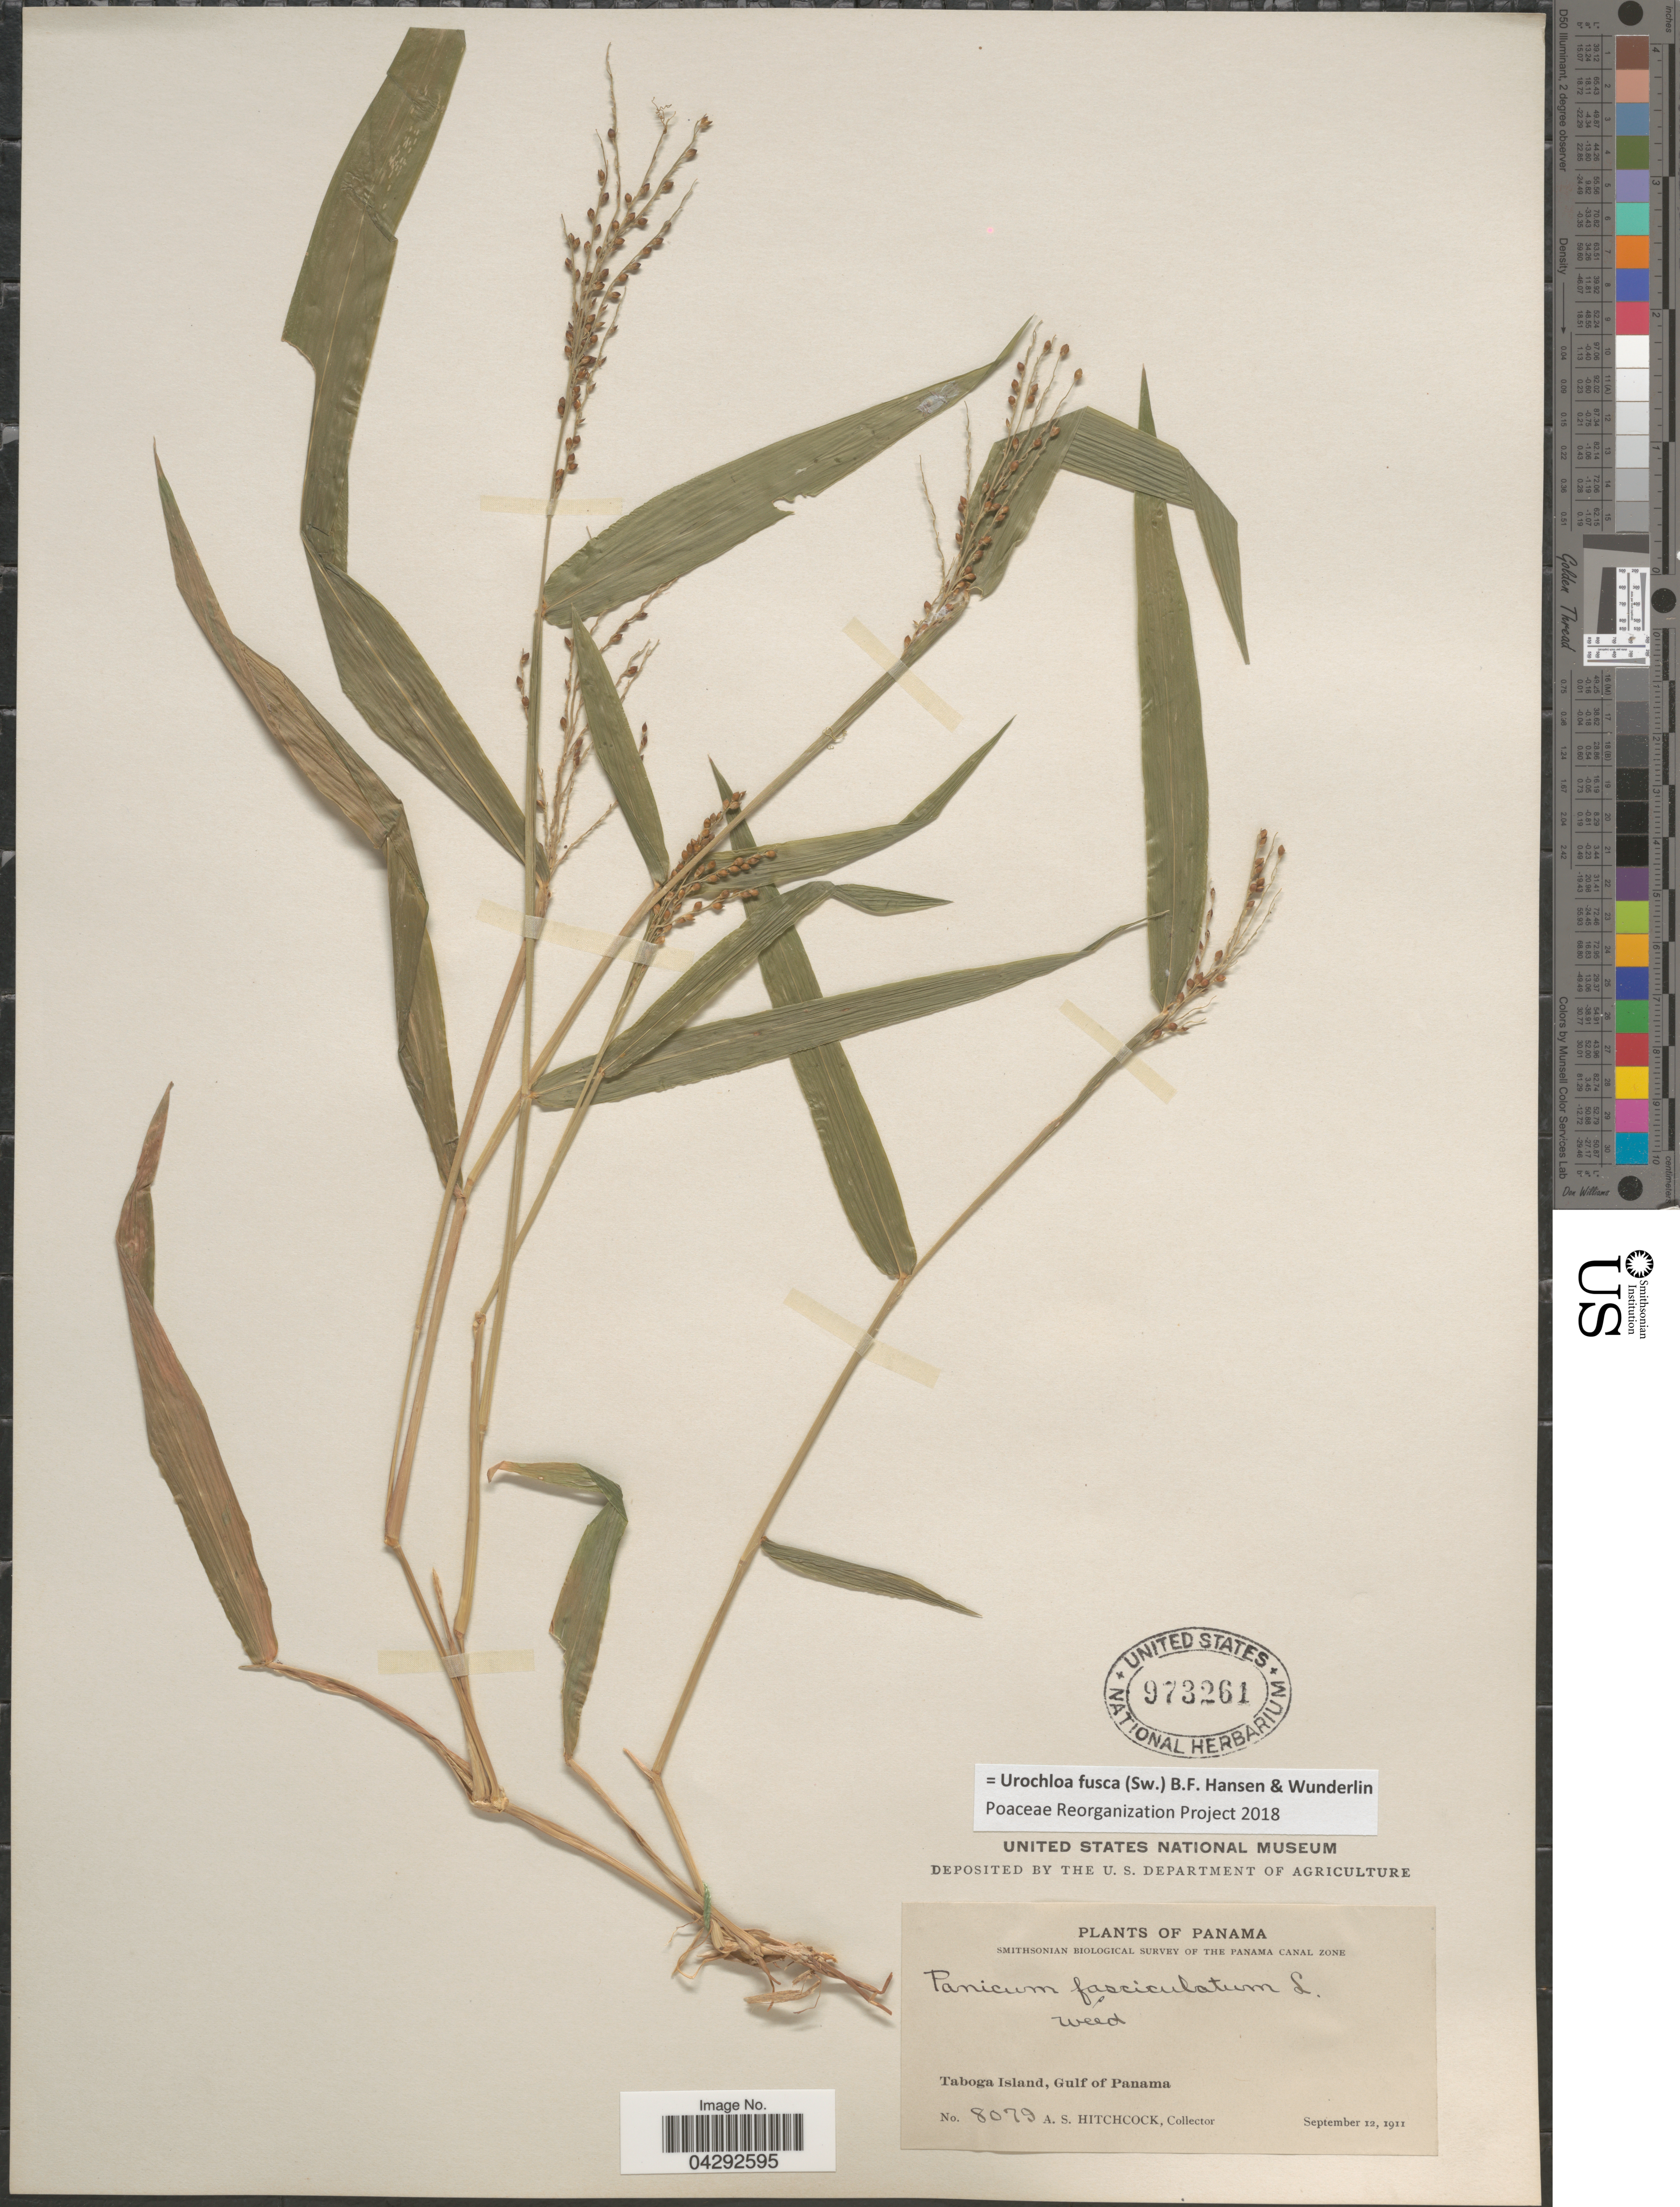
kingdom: Plantae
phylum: Tracheophyta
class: Liliopsida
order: Poales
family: Poaceae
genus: Urochloa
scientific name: Urochloa fusca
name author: (Sw.) B.F. Hansen & Wunderlin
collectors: A. S. Hitchcock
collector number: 8079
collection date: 1911-09-12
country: Panama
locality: Smithsonian Biological Survey of the Panama Canal Zone. Taboga Island, Gulf of Panama.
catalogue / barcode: US 973261